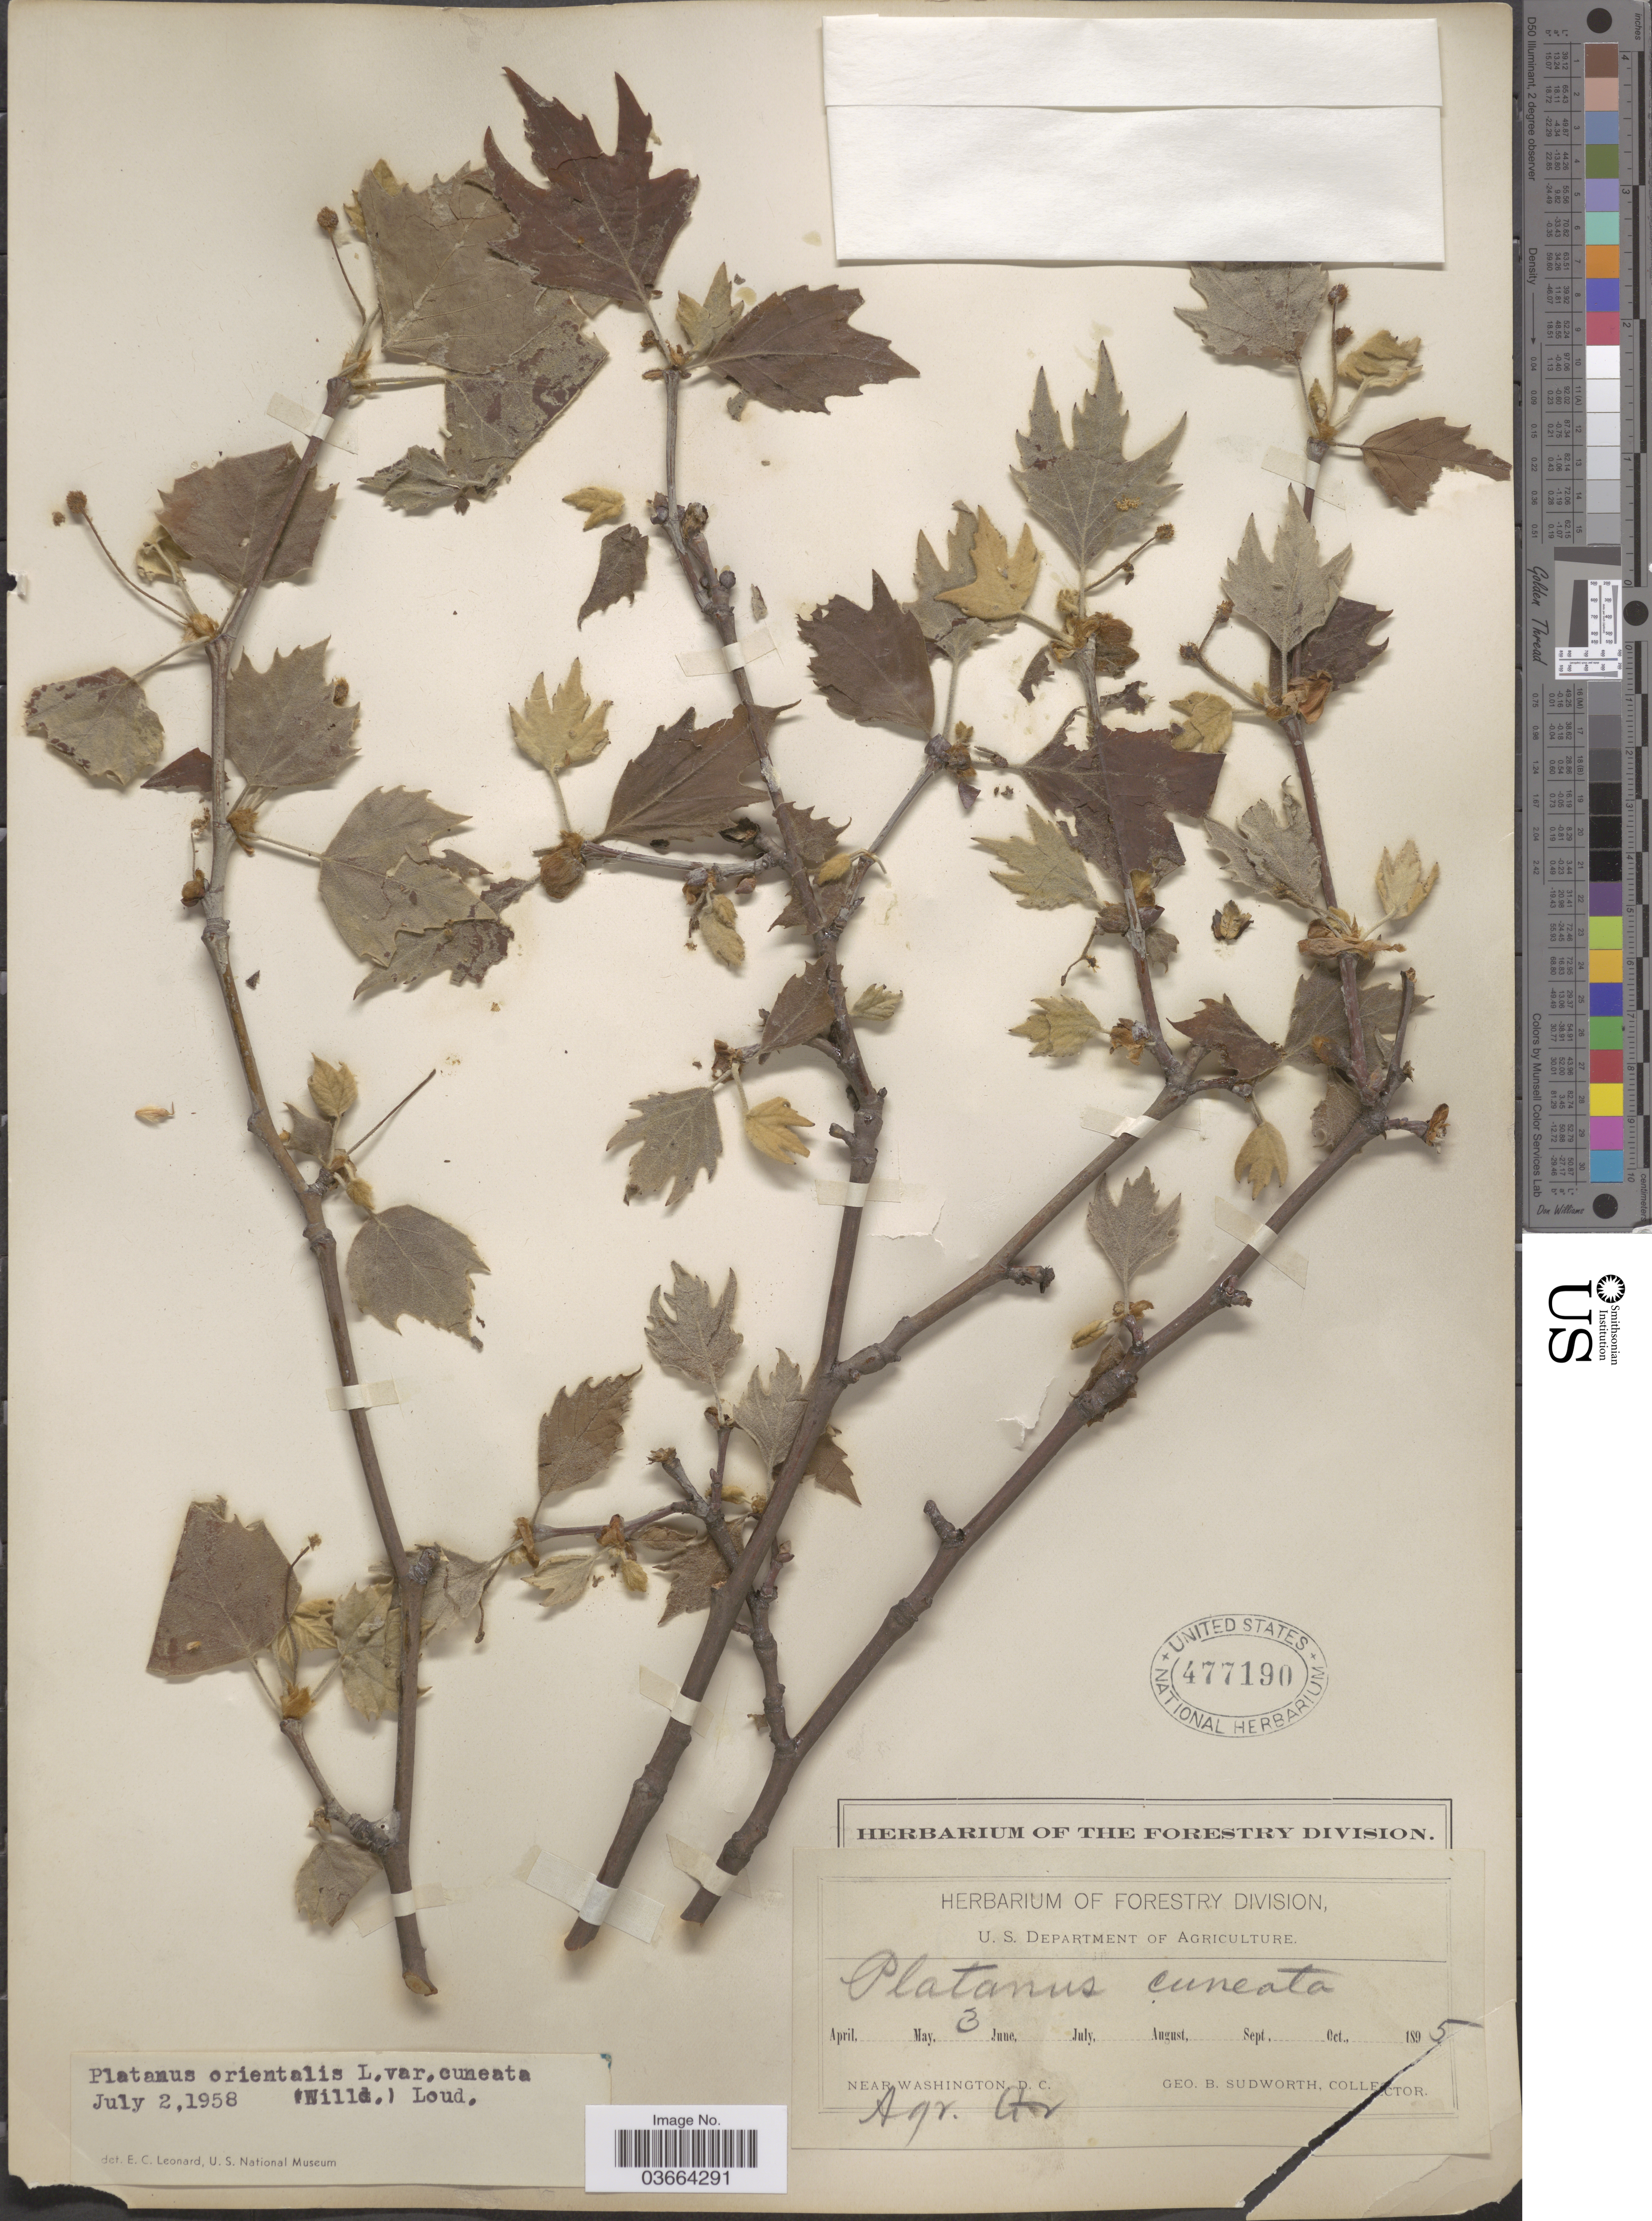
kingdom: Plantae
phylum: Tracheophyta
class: Magnoliopsida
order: Proteales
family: Platanaceae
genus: Platanus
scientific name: Platanus orientalis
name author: L.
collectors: G. B. Sudworth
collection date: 1895-06-03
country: United States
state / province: District of Columbia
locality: Near Washington. Agr. Gr.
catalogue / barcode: US 477190